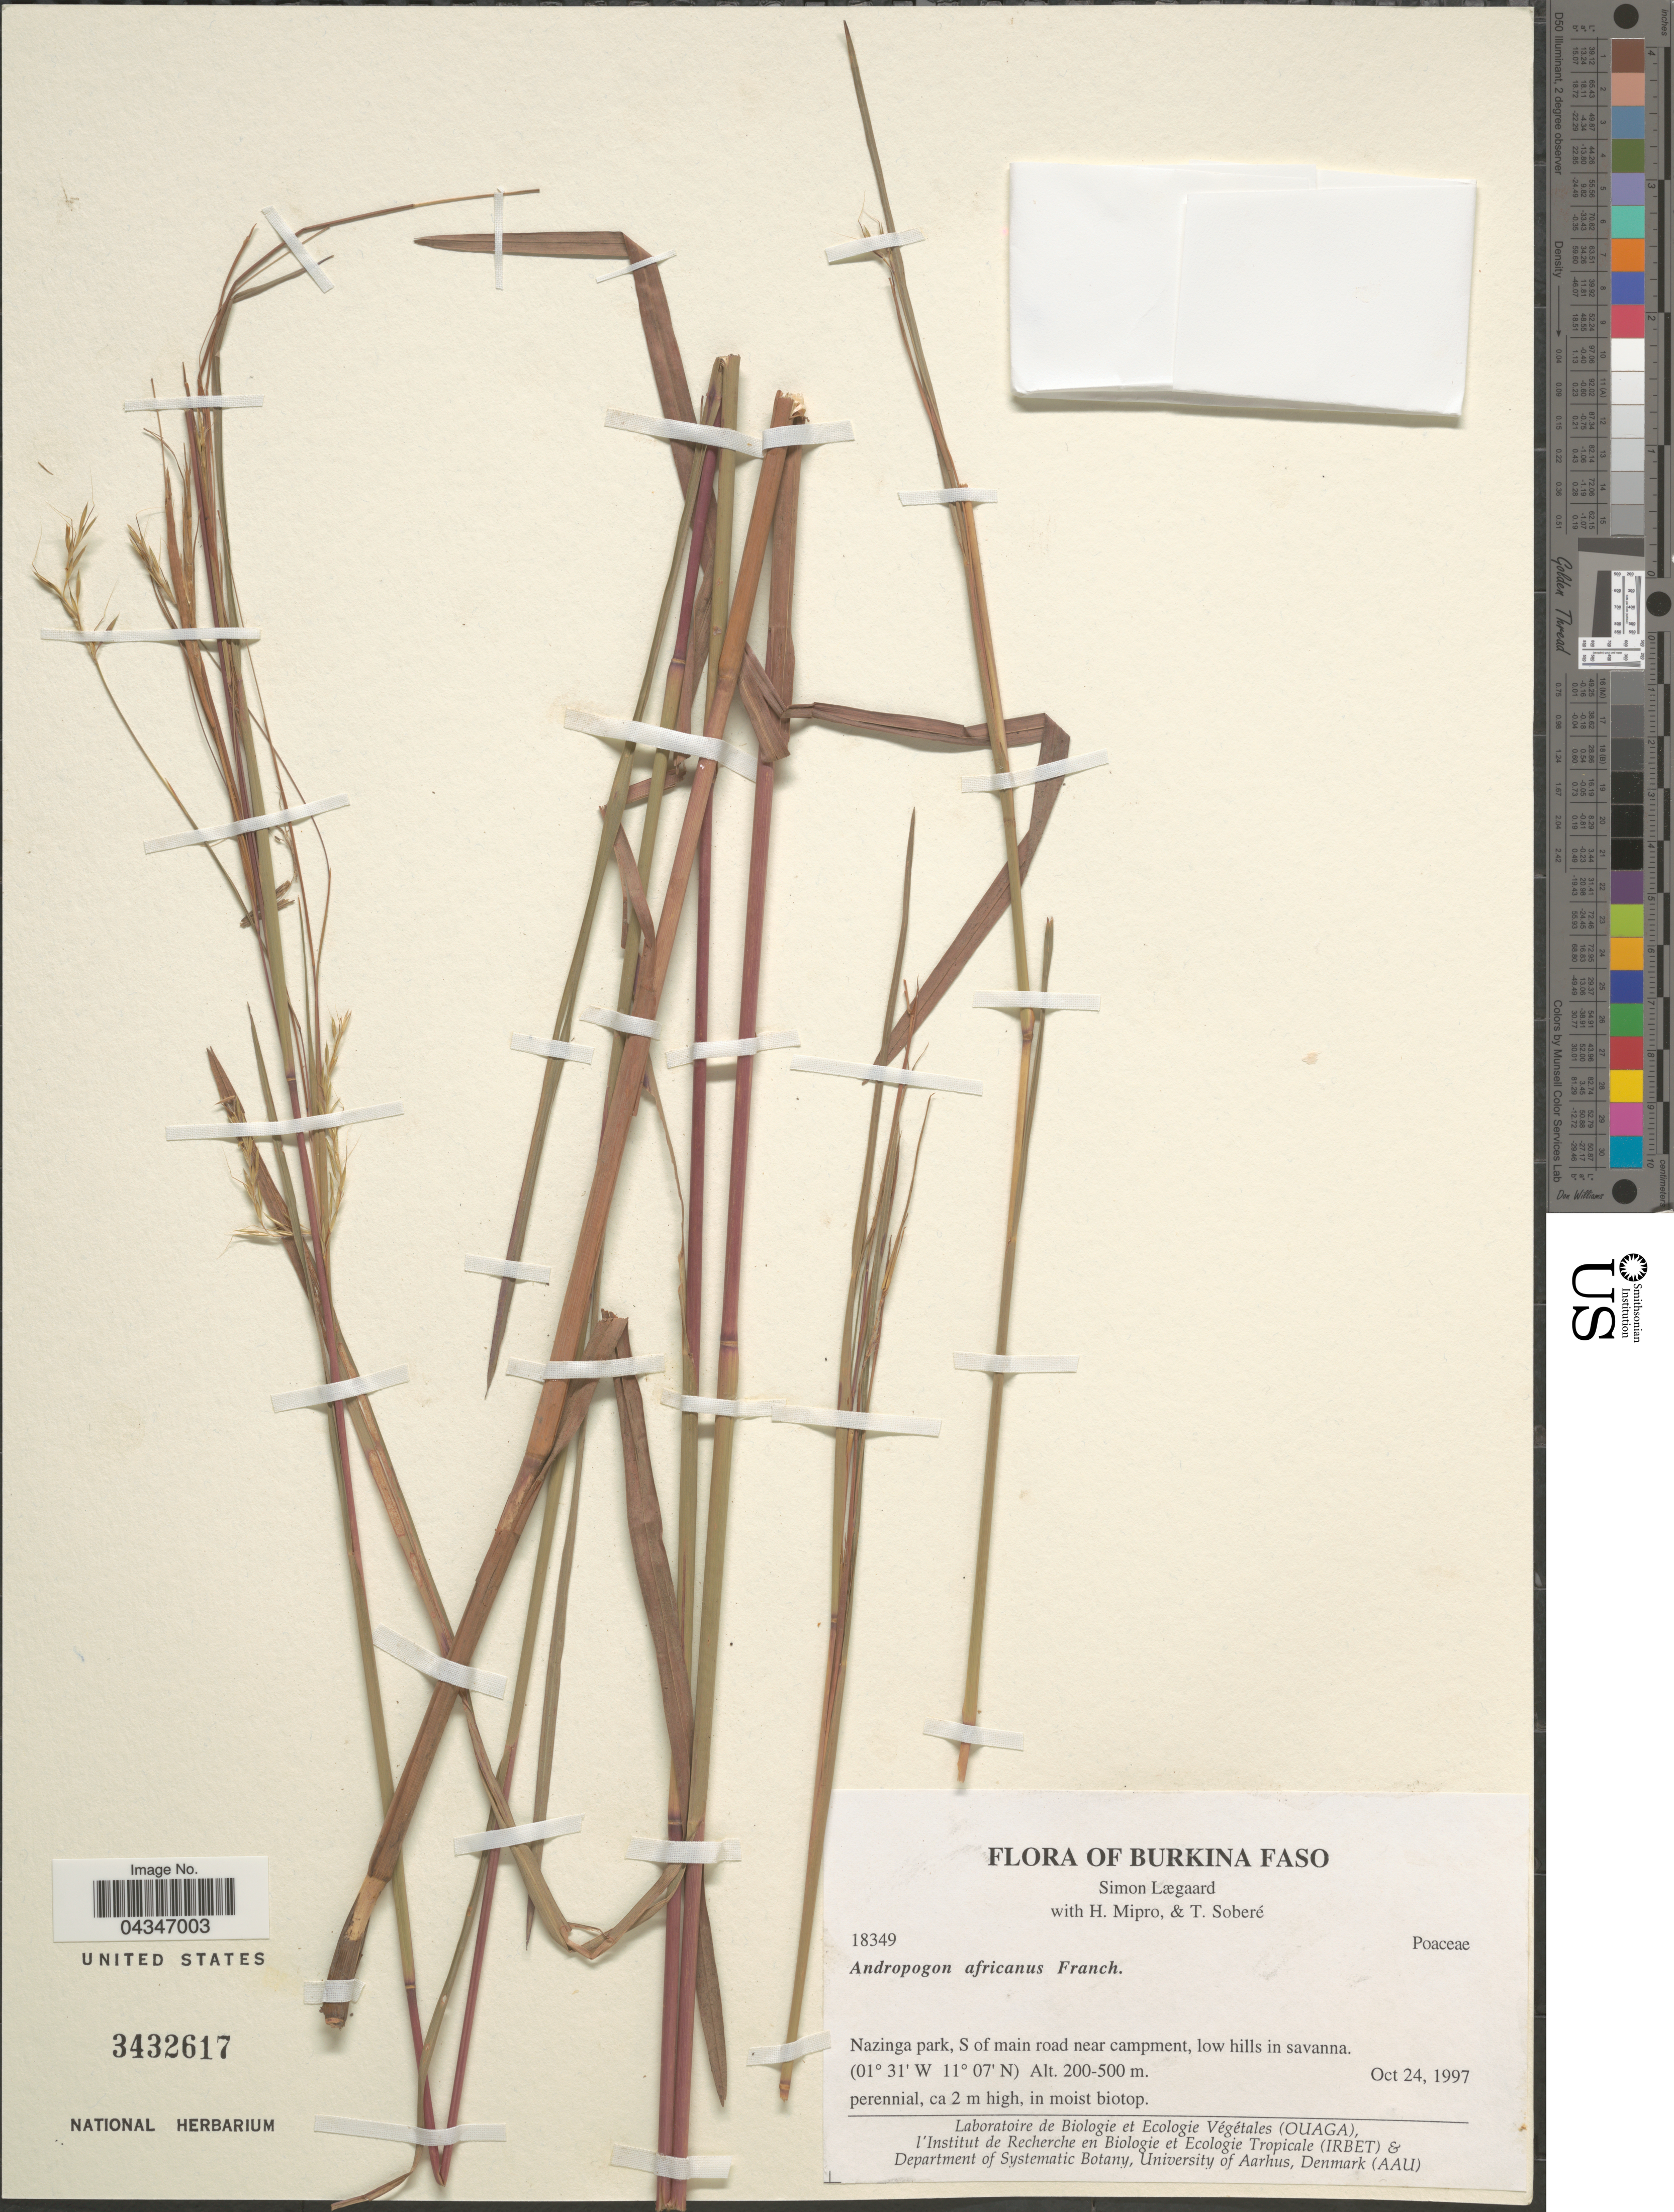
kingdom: Plantae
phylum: Tracheophyta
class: Liliopsida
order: Poales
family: Poaceae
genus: Andropogon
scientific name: Andropogon africanus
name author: Franch.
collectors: S. Lægaard, H. Mipro & T. Sobere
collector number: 18349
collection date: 1997-10-24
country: Burkina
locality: Burkina Faso. Nazinga park, S of main road near campment, low hills in savanna.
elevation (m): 200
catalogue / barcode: US 3432617